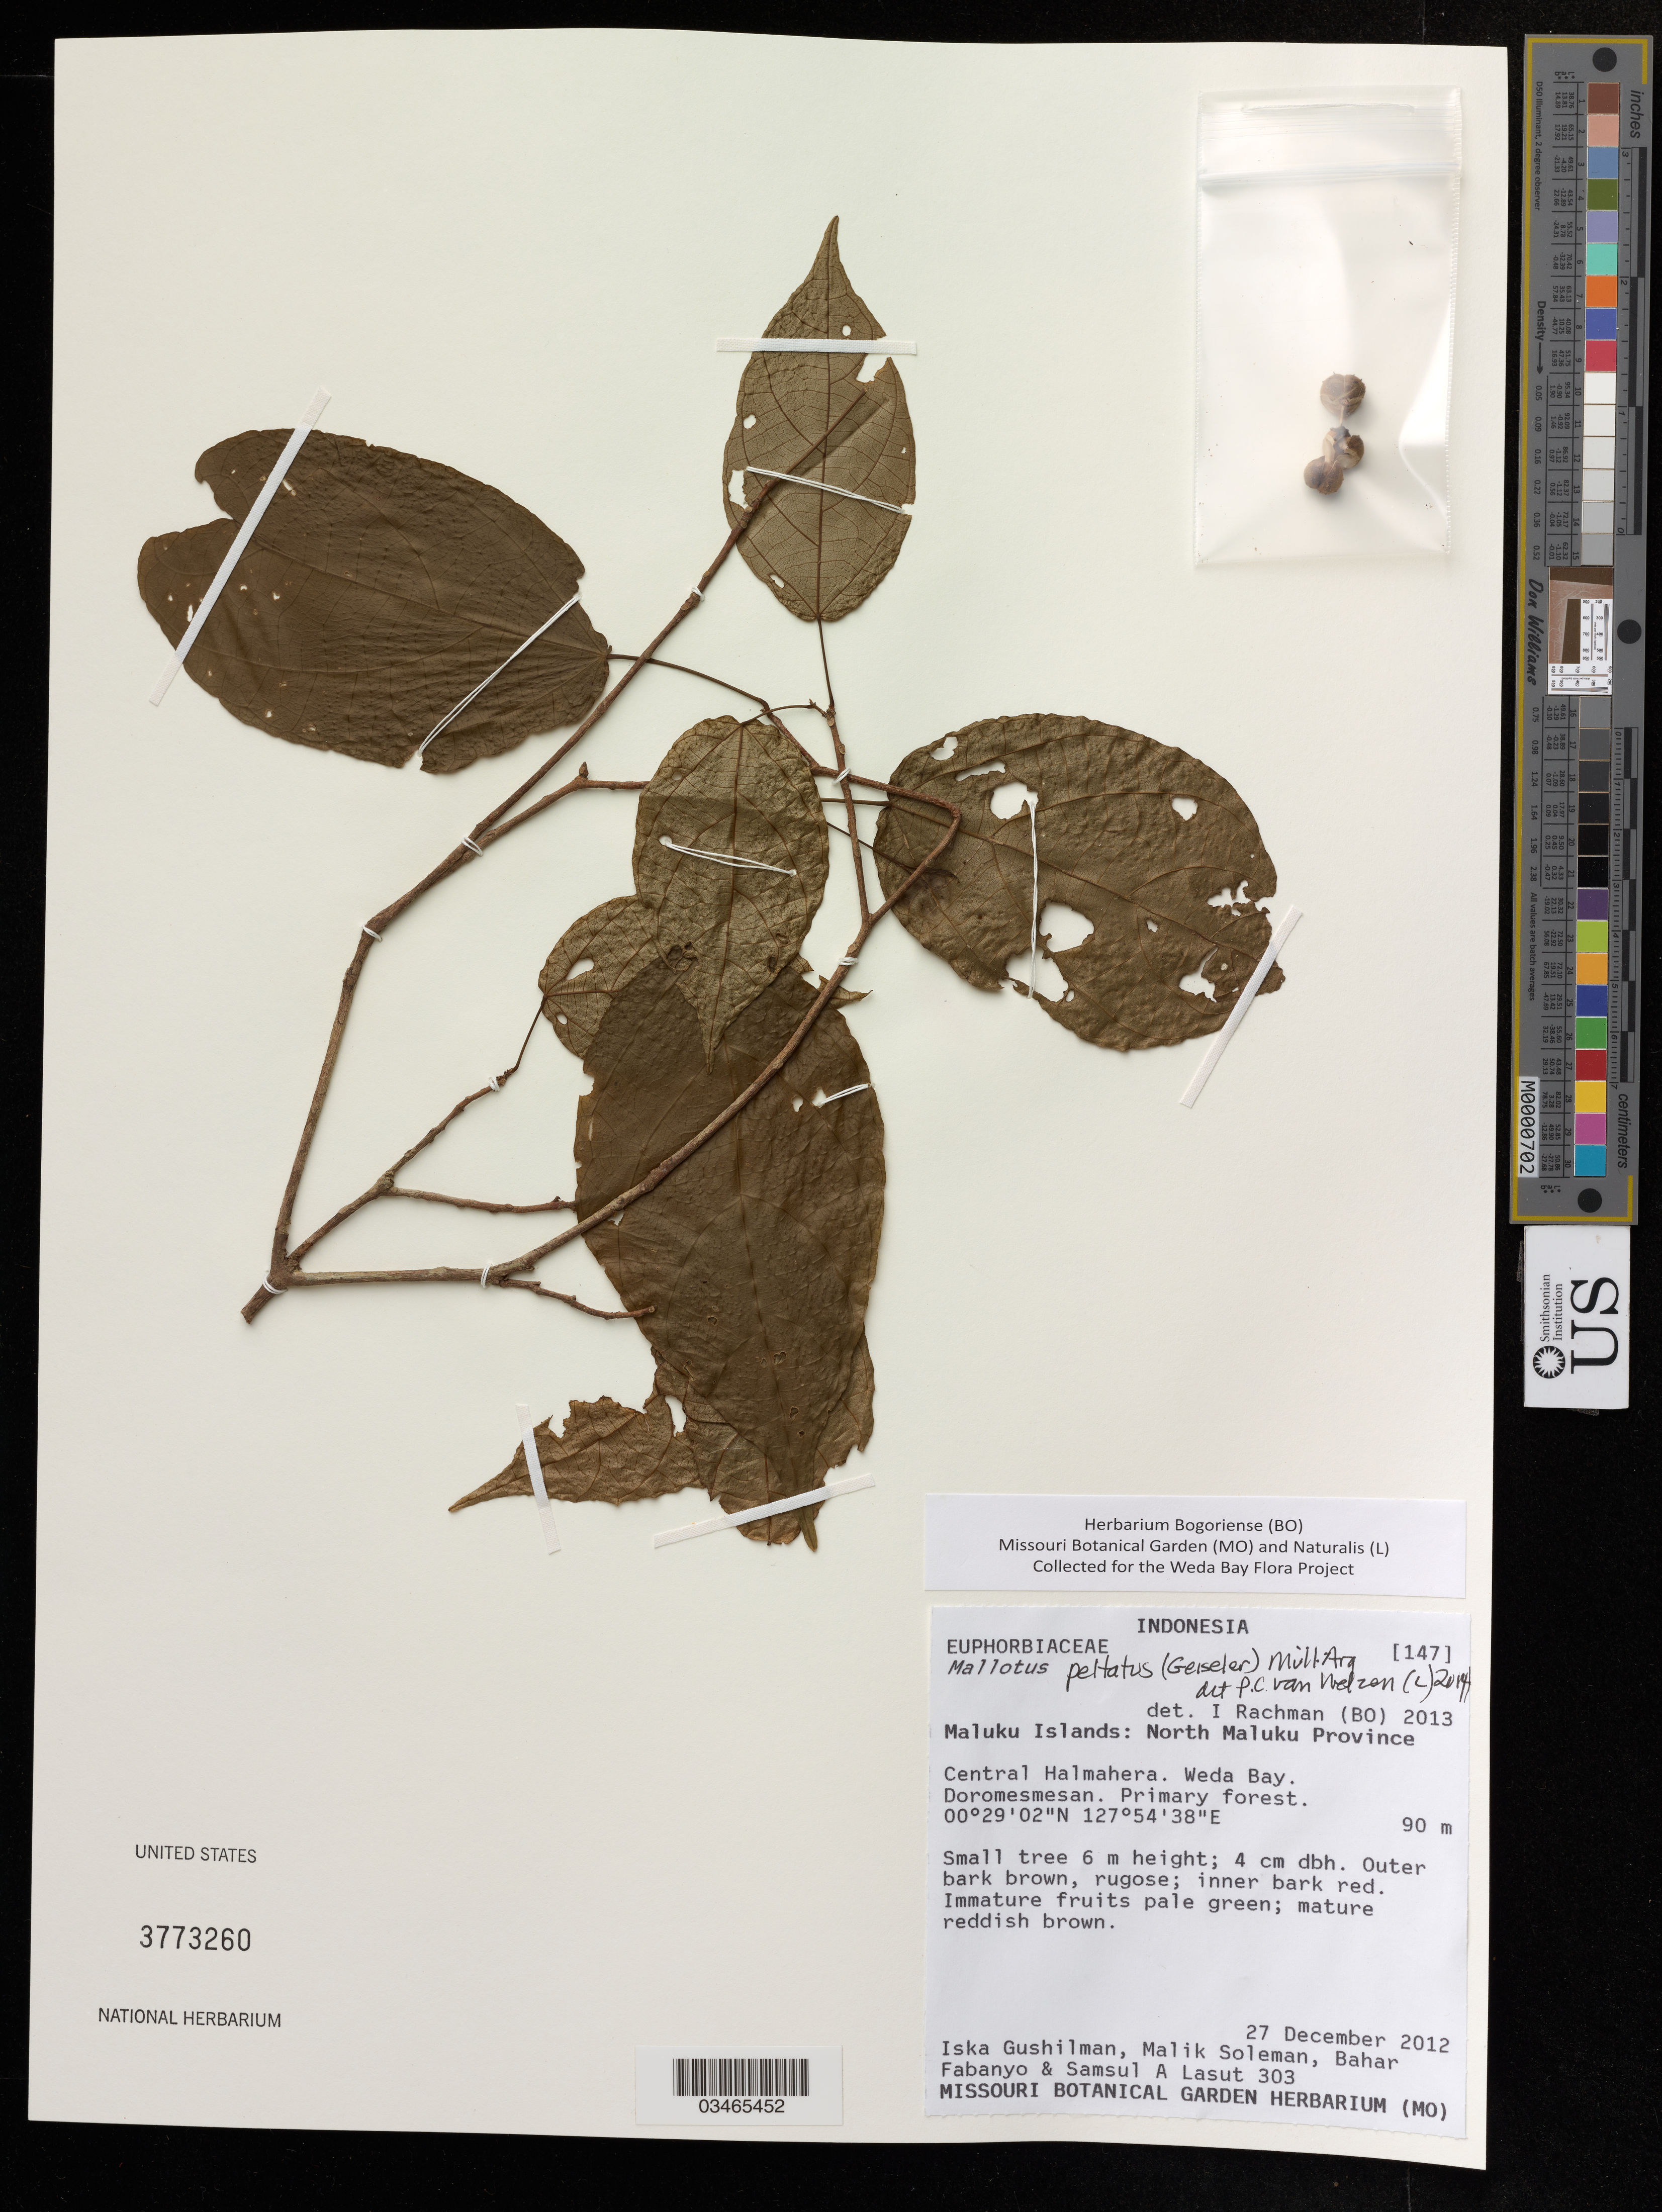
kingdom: Plantae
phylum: Tracheophyta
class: Magnoliopsida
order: Malpighiales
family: Euphorbiaceae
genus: Mallotus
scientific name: Mallotus peltatus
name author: (Geiseler) Müll. Arg.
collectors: I. Gushilman, M. Soleman & B. Fabanyo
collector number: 303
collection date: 2012-12-27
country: Indonesia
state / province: Maluku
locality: North Maluku Province, Central Halmahera, Weda Bay, Doromesmesan, Primary forest.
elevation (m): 90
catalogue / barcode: US 3773260